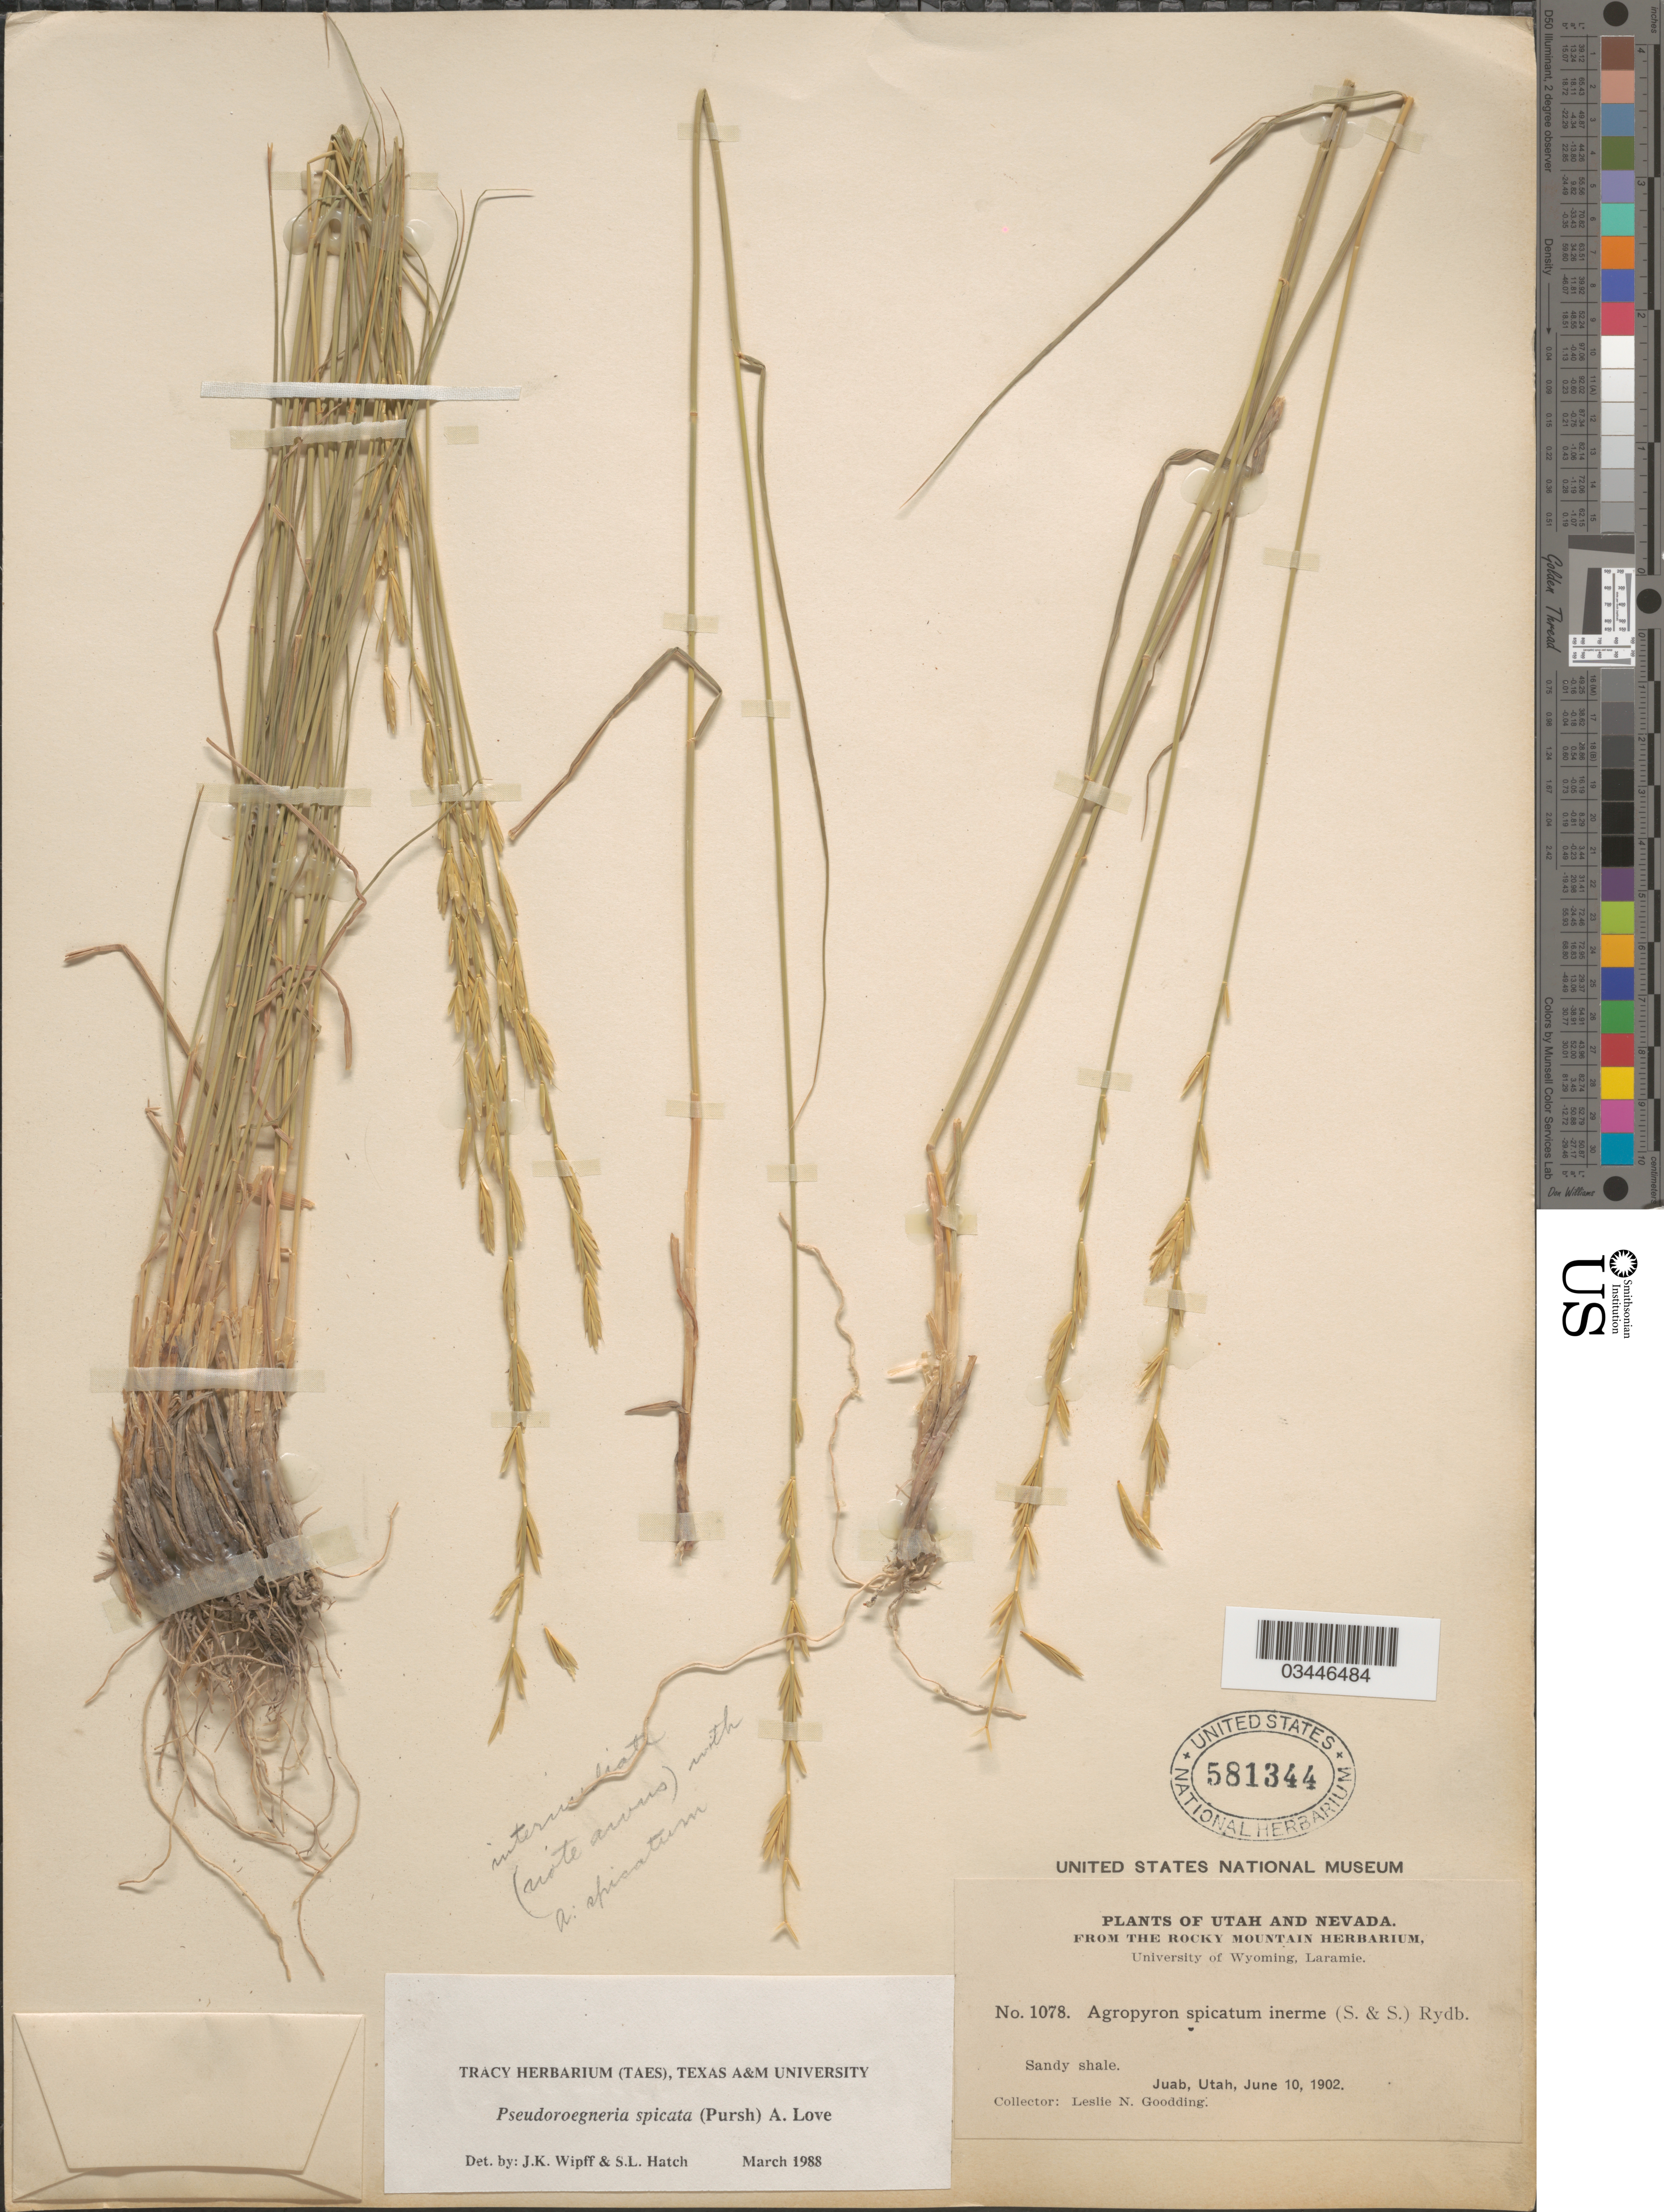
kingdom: Plantae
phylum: Tracheophyta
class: Liliopsida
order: Poales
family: Poaceae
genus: Pseudoroegneria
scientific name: Pseudoroegneria spicata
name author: (Pursh) Á. Löve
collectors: L. N. Goodding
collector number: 1078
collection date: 1902-06-10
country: United States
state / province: Utah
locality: Sandy shale. Juab.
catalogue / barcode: US 581344